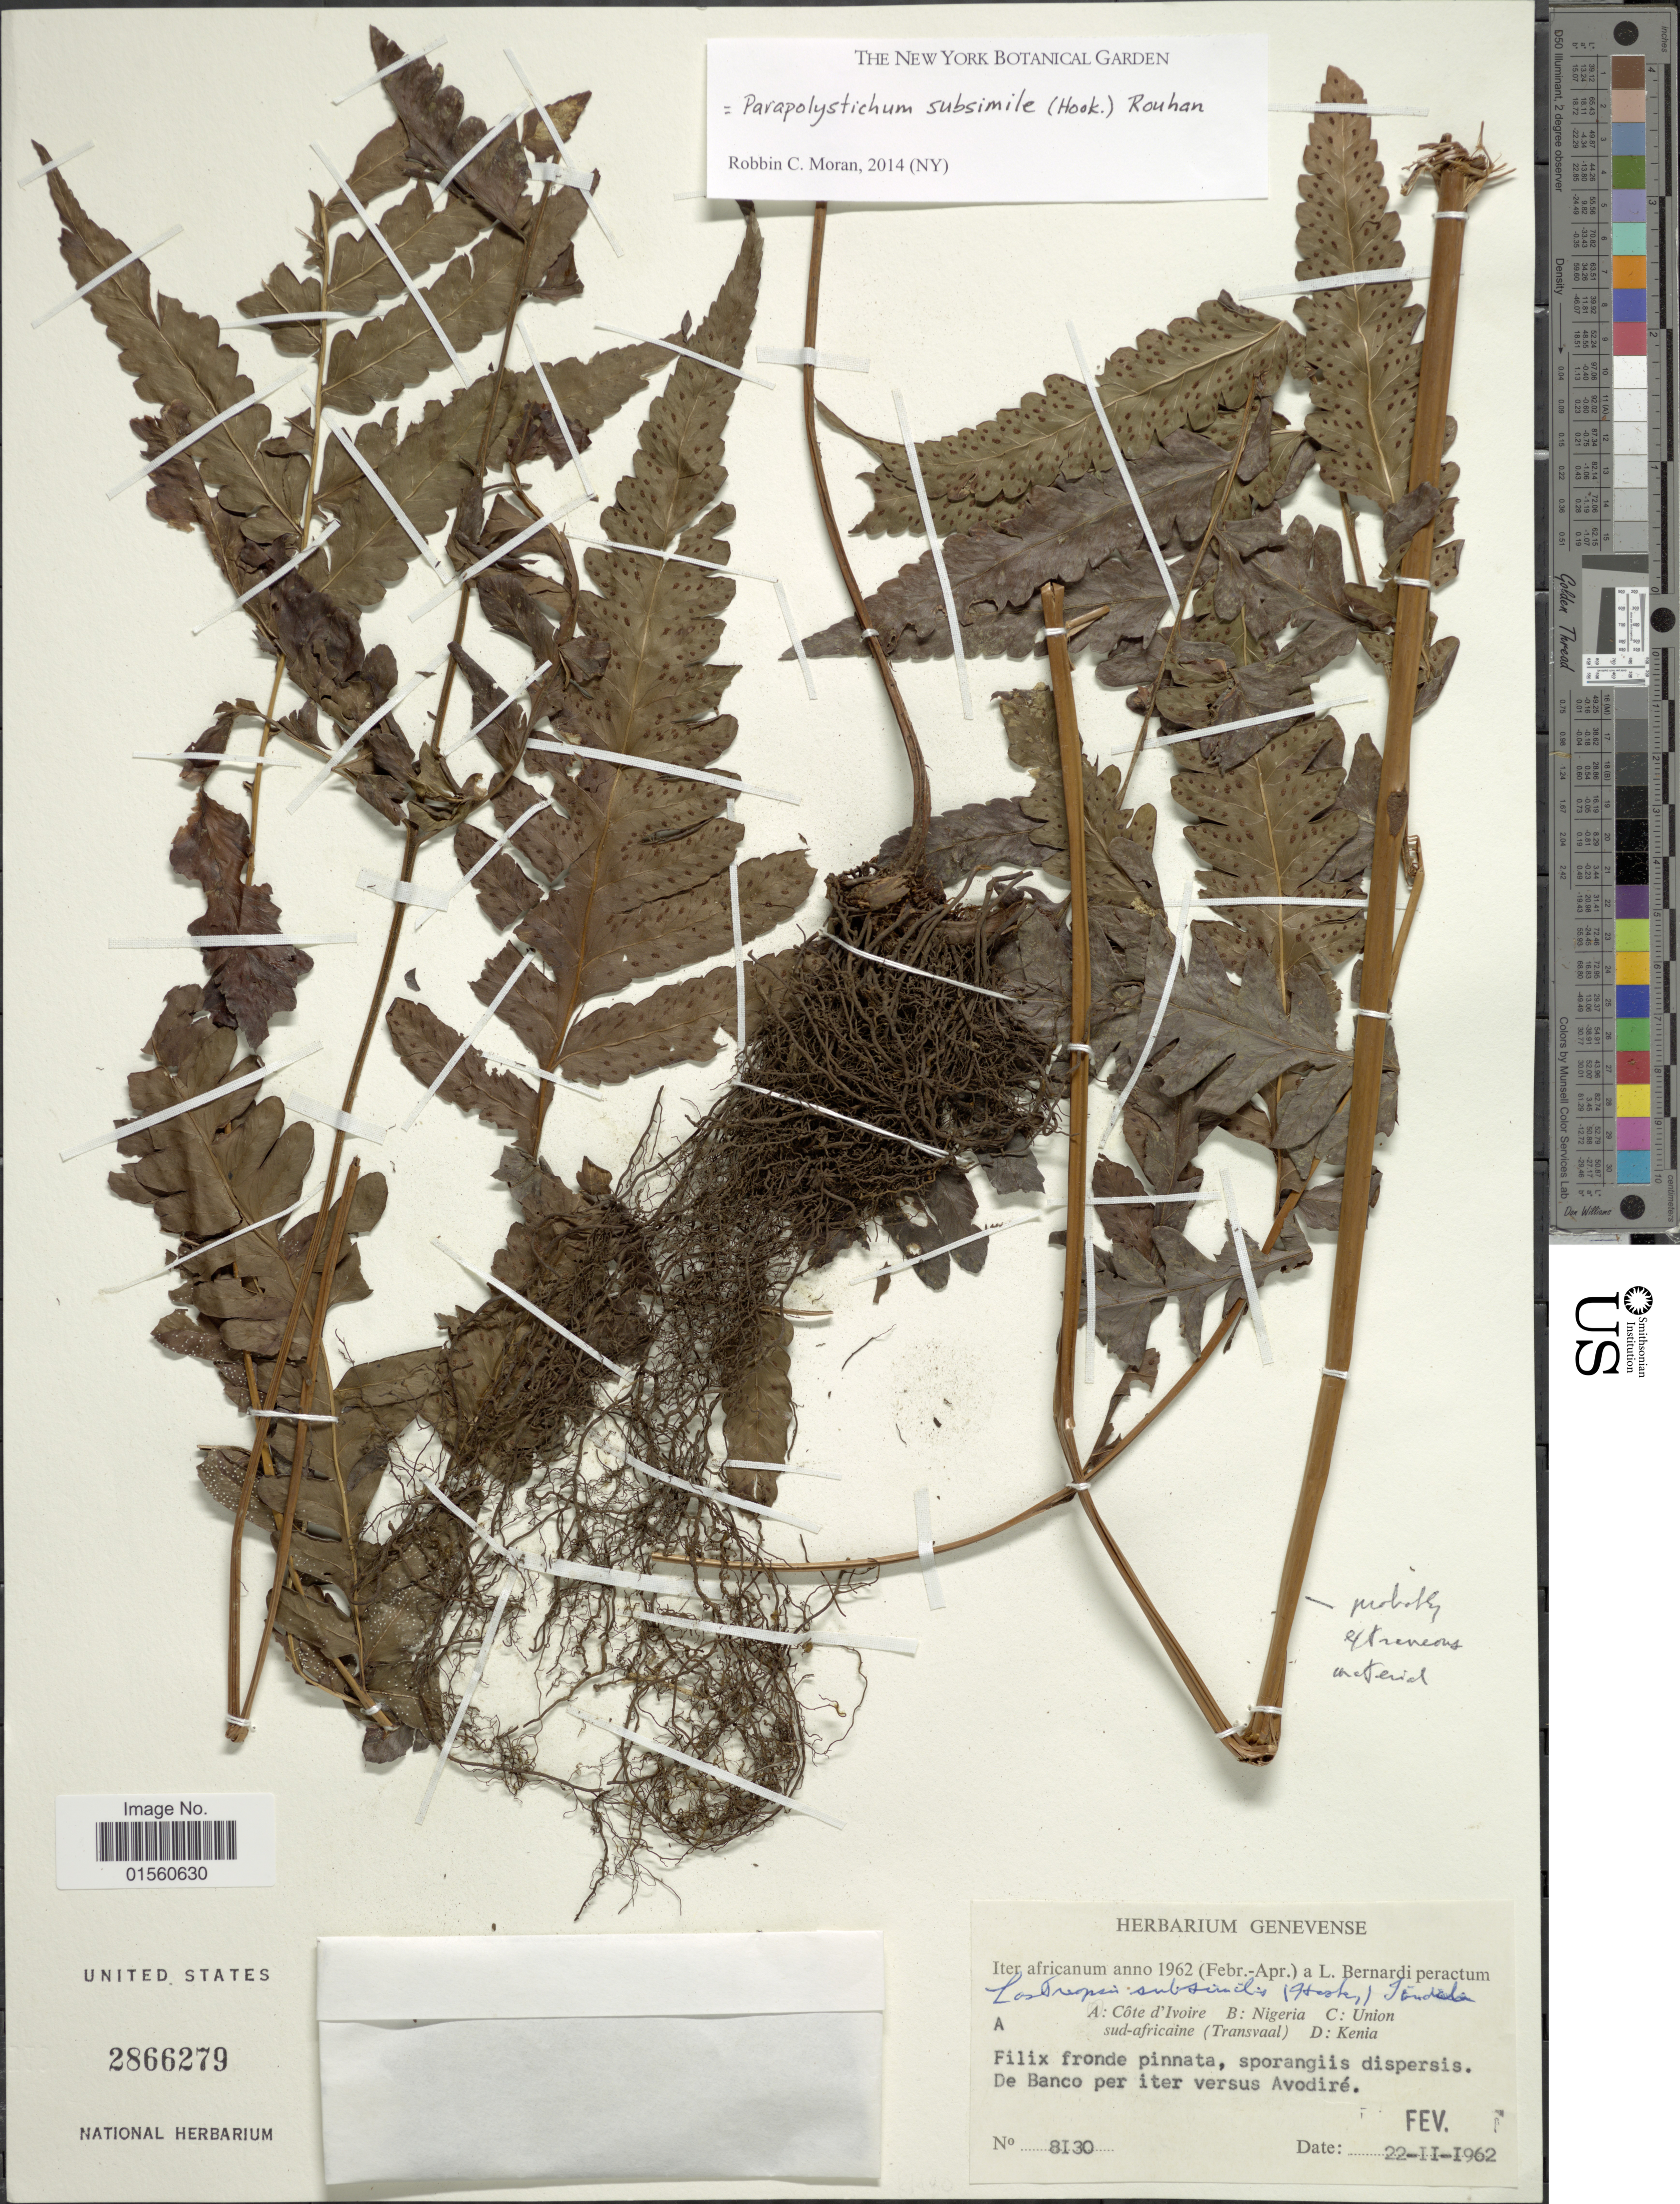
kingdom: Plantae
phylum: Tracheophyta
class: Polypodiopsida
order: Polypodiales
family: Dryopteridaceae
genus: Parapolystichum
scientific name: Parapolystichum subsimile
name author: (Hook.) Rouhan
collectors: ex herb. Genevense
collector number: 8130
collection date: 1962-02-22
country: Ivory Coast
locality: De Banco per iter versus Avodire, Cote d'Ivoire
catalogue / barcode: US 2866279